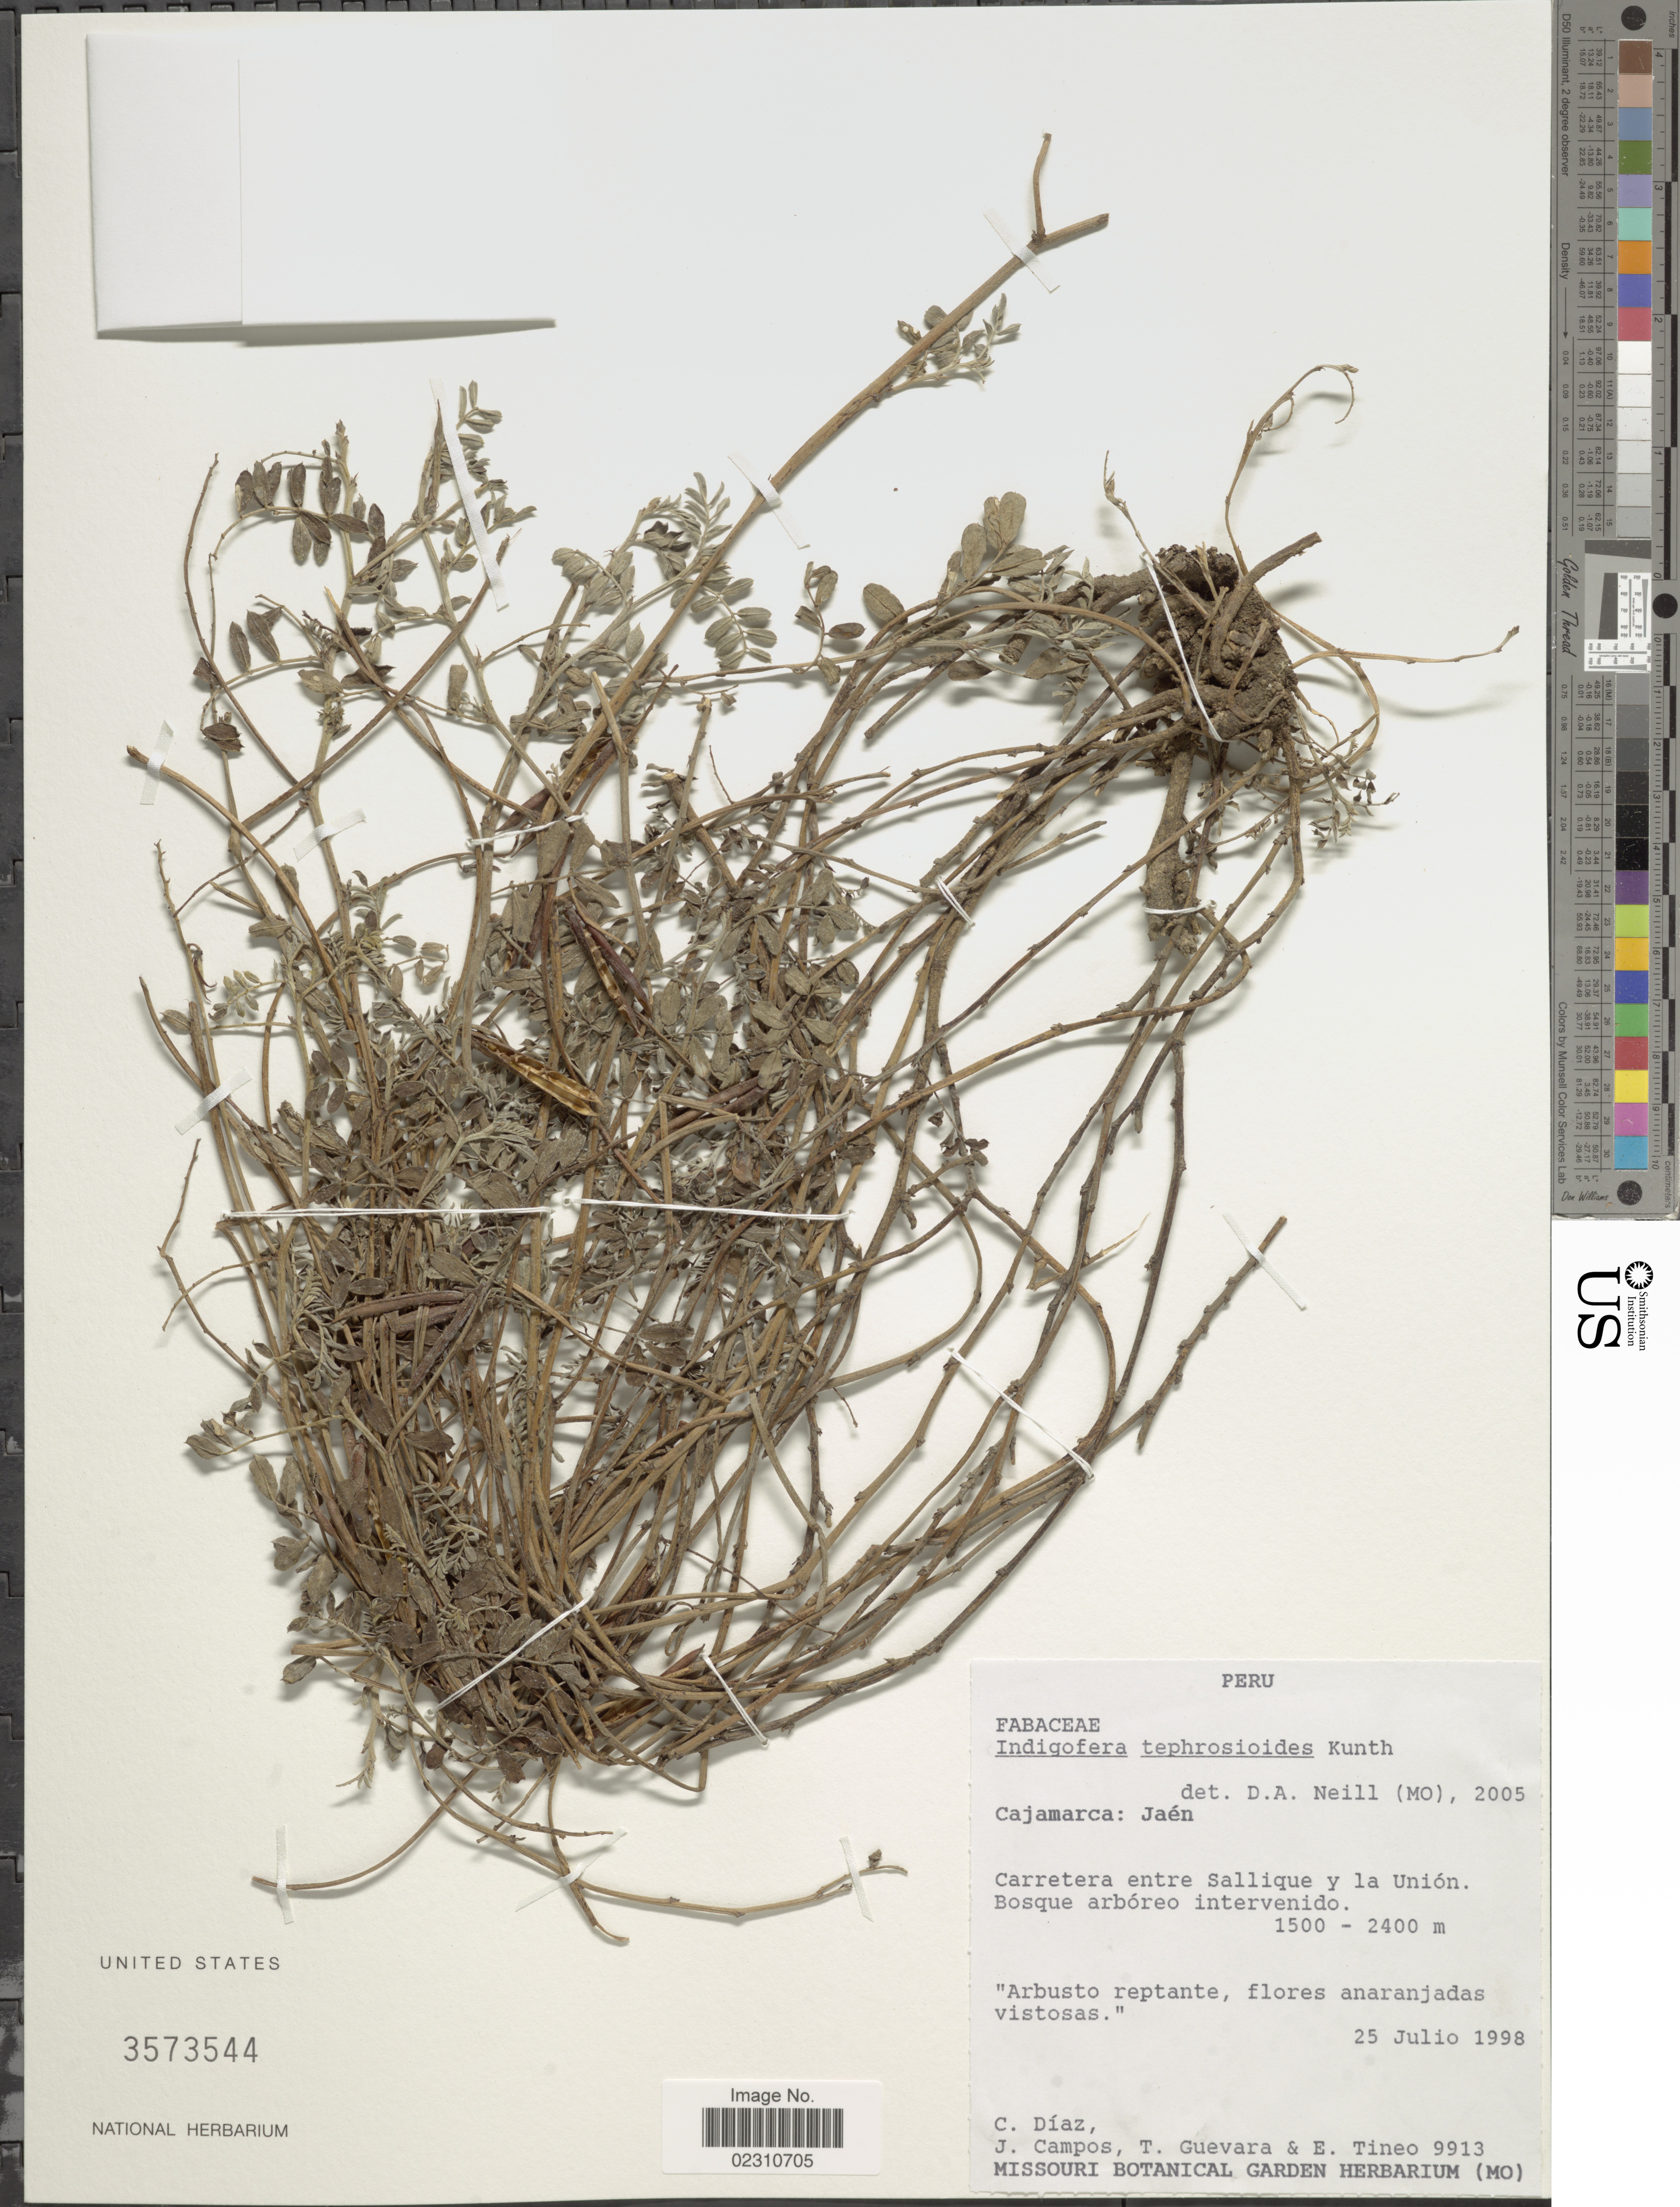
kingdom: Plantae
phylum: Tracheophyta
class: Magnoliopsida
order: Fabales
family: Fabaceae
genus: Indigofera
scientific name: Indigofera tephrosioides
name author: Kunth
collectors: C. Díaz, J. Campos, T. Guevara & E. Tineo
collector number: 9913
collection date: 1998-07-25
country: Peru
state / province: Cajamarca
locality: Cajamarca: Jaen, carretera entre Sallique y la Union.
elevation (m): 1500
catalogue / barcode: US 3573544